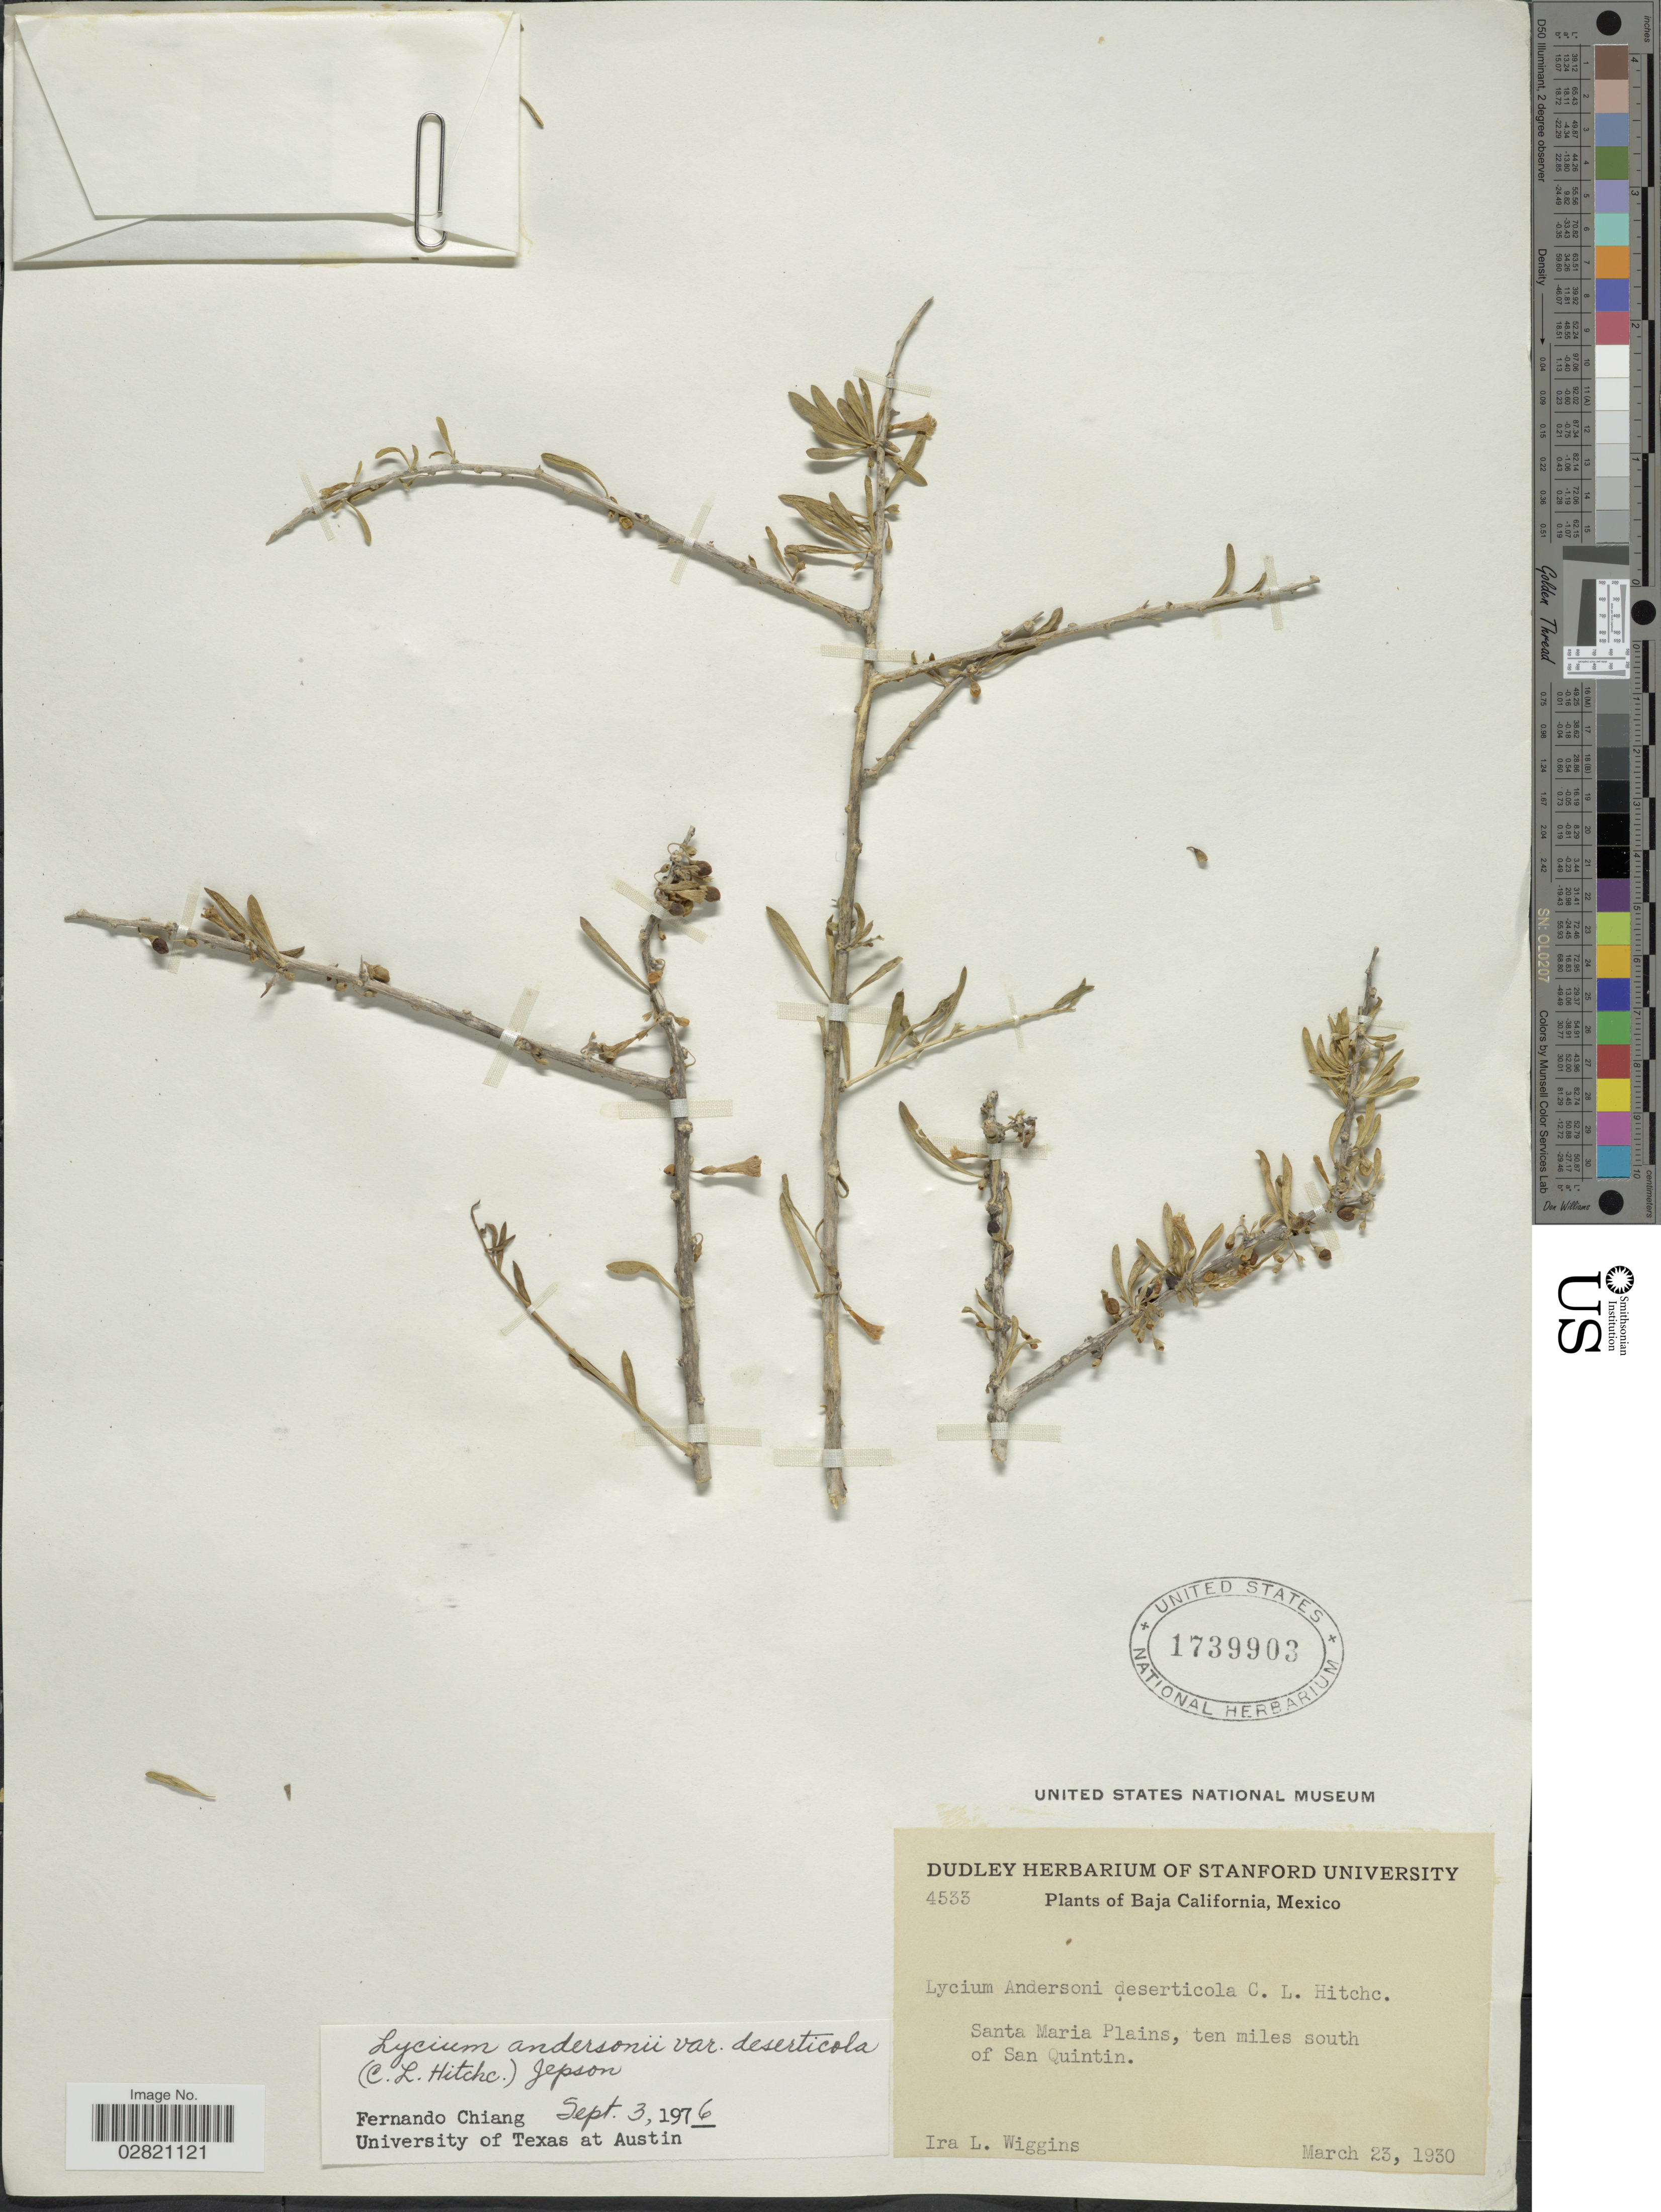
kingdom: Plantae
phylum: Tracheophyta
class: Magnoliopsida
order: Solanales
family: Solanaceae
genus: Lycium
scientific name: Lycium andersonii var. deserticola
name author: (C.L. Hitchc.) Jeps.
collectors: I. L. Wiggins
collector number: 4533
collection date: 1930-03-23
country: Mexico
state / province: Baja California Norte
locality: Santa Mario Plains, ten miles south of San Quintin.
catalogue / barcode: US 1739903